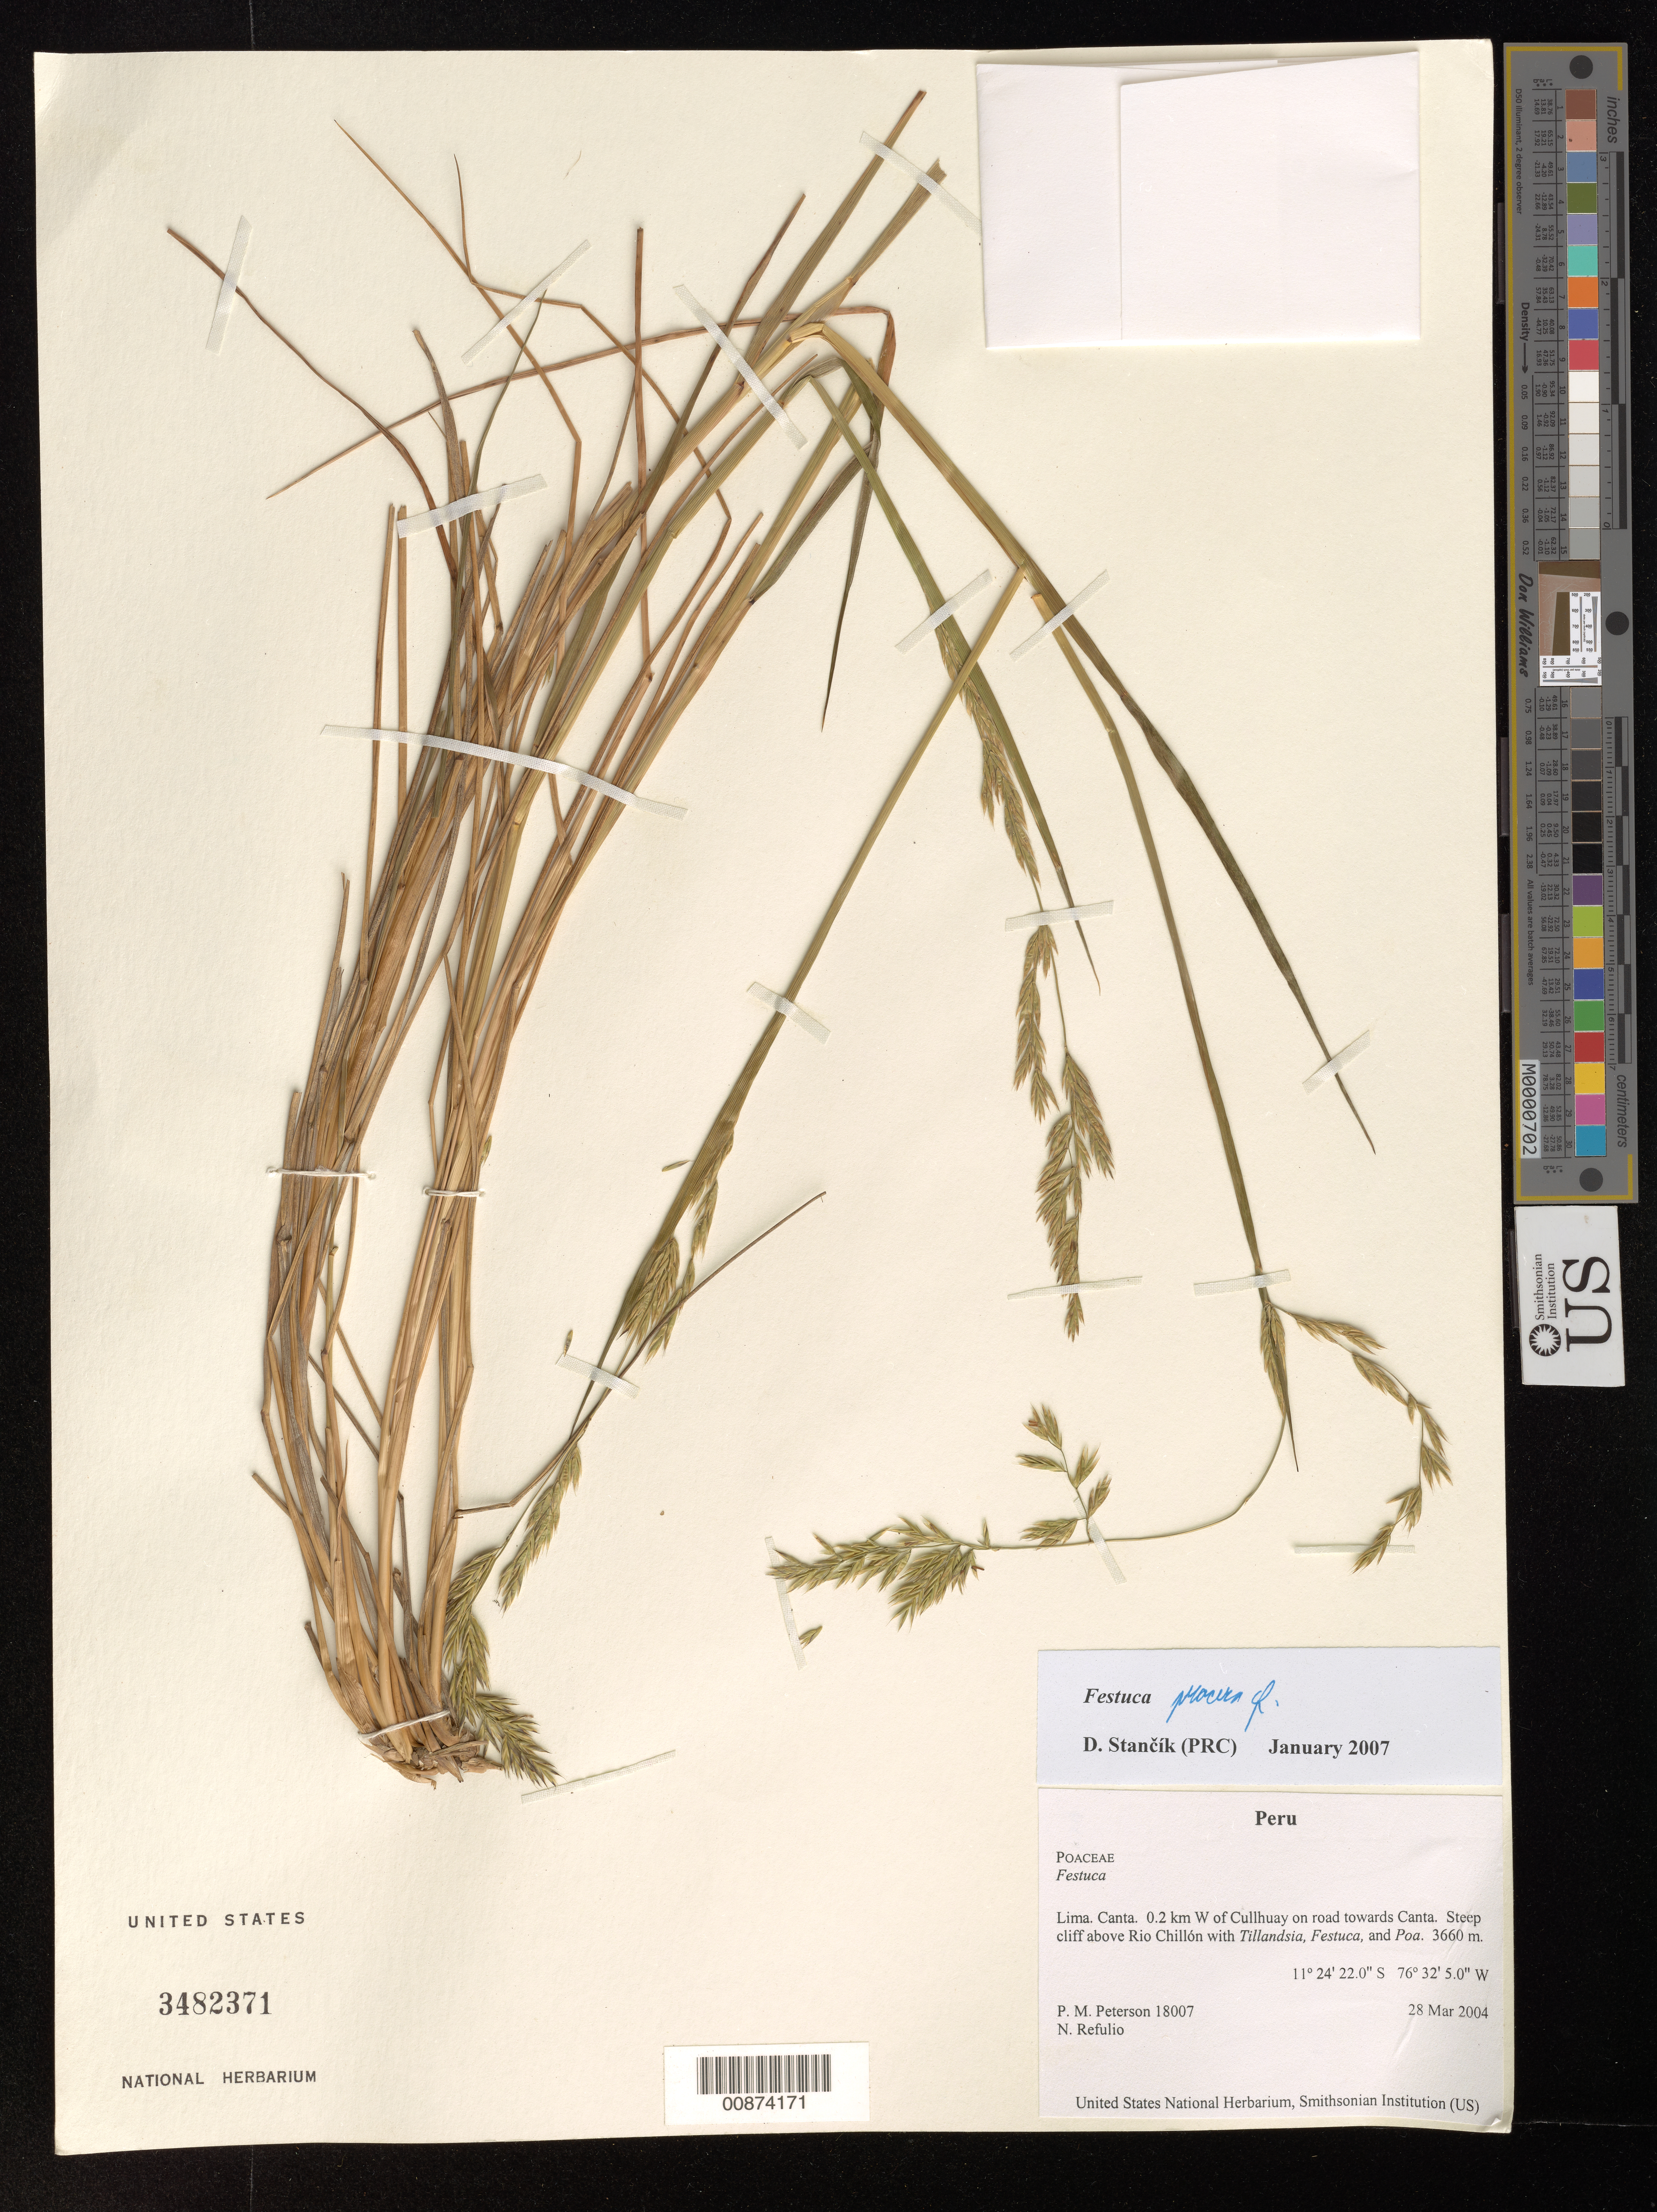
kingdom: Plantae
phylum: Tracheophyta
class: Liliopsida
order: Poales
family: Poaceae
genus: Festuca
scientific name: Festuca procera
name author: Kunth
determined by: Stancik, D.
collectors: P. M. Peterson & N. Refulio-Rodríguez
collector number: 18007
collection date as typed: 28 Mar 2004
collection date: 2004-03-28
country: Peru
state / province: Lima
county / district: Canta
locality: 0.2 km W of Cullhuay on road towards Canta. Steep cliff above Rio Chillón with Tillandsia, Festuca, and Poa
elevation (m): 3660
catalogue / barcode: US 3482371